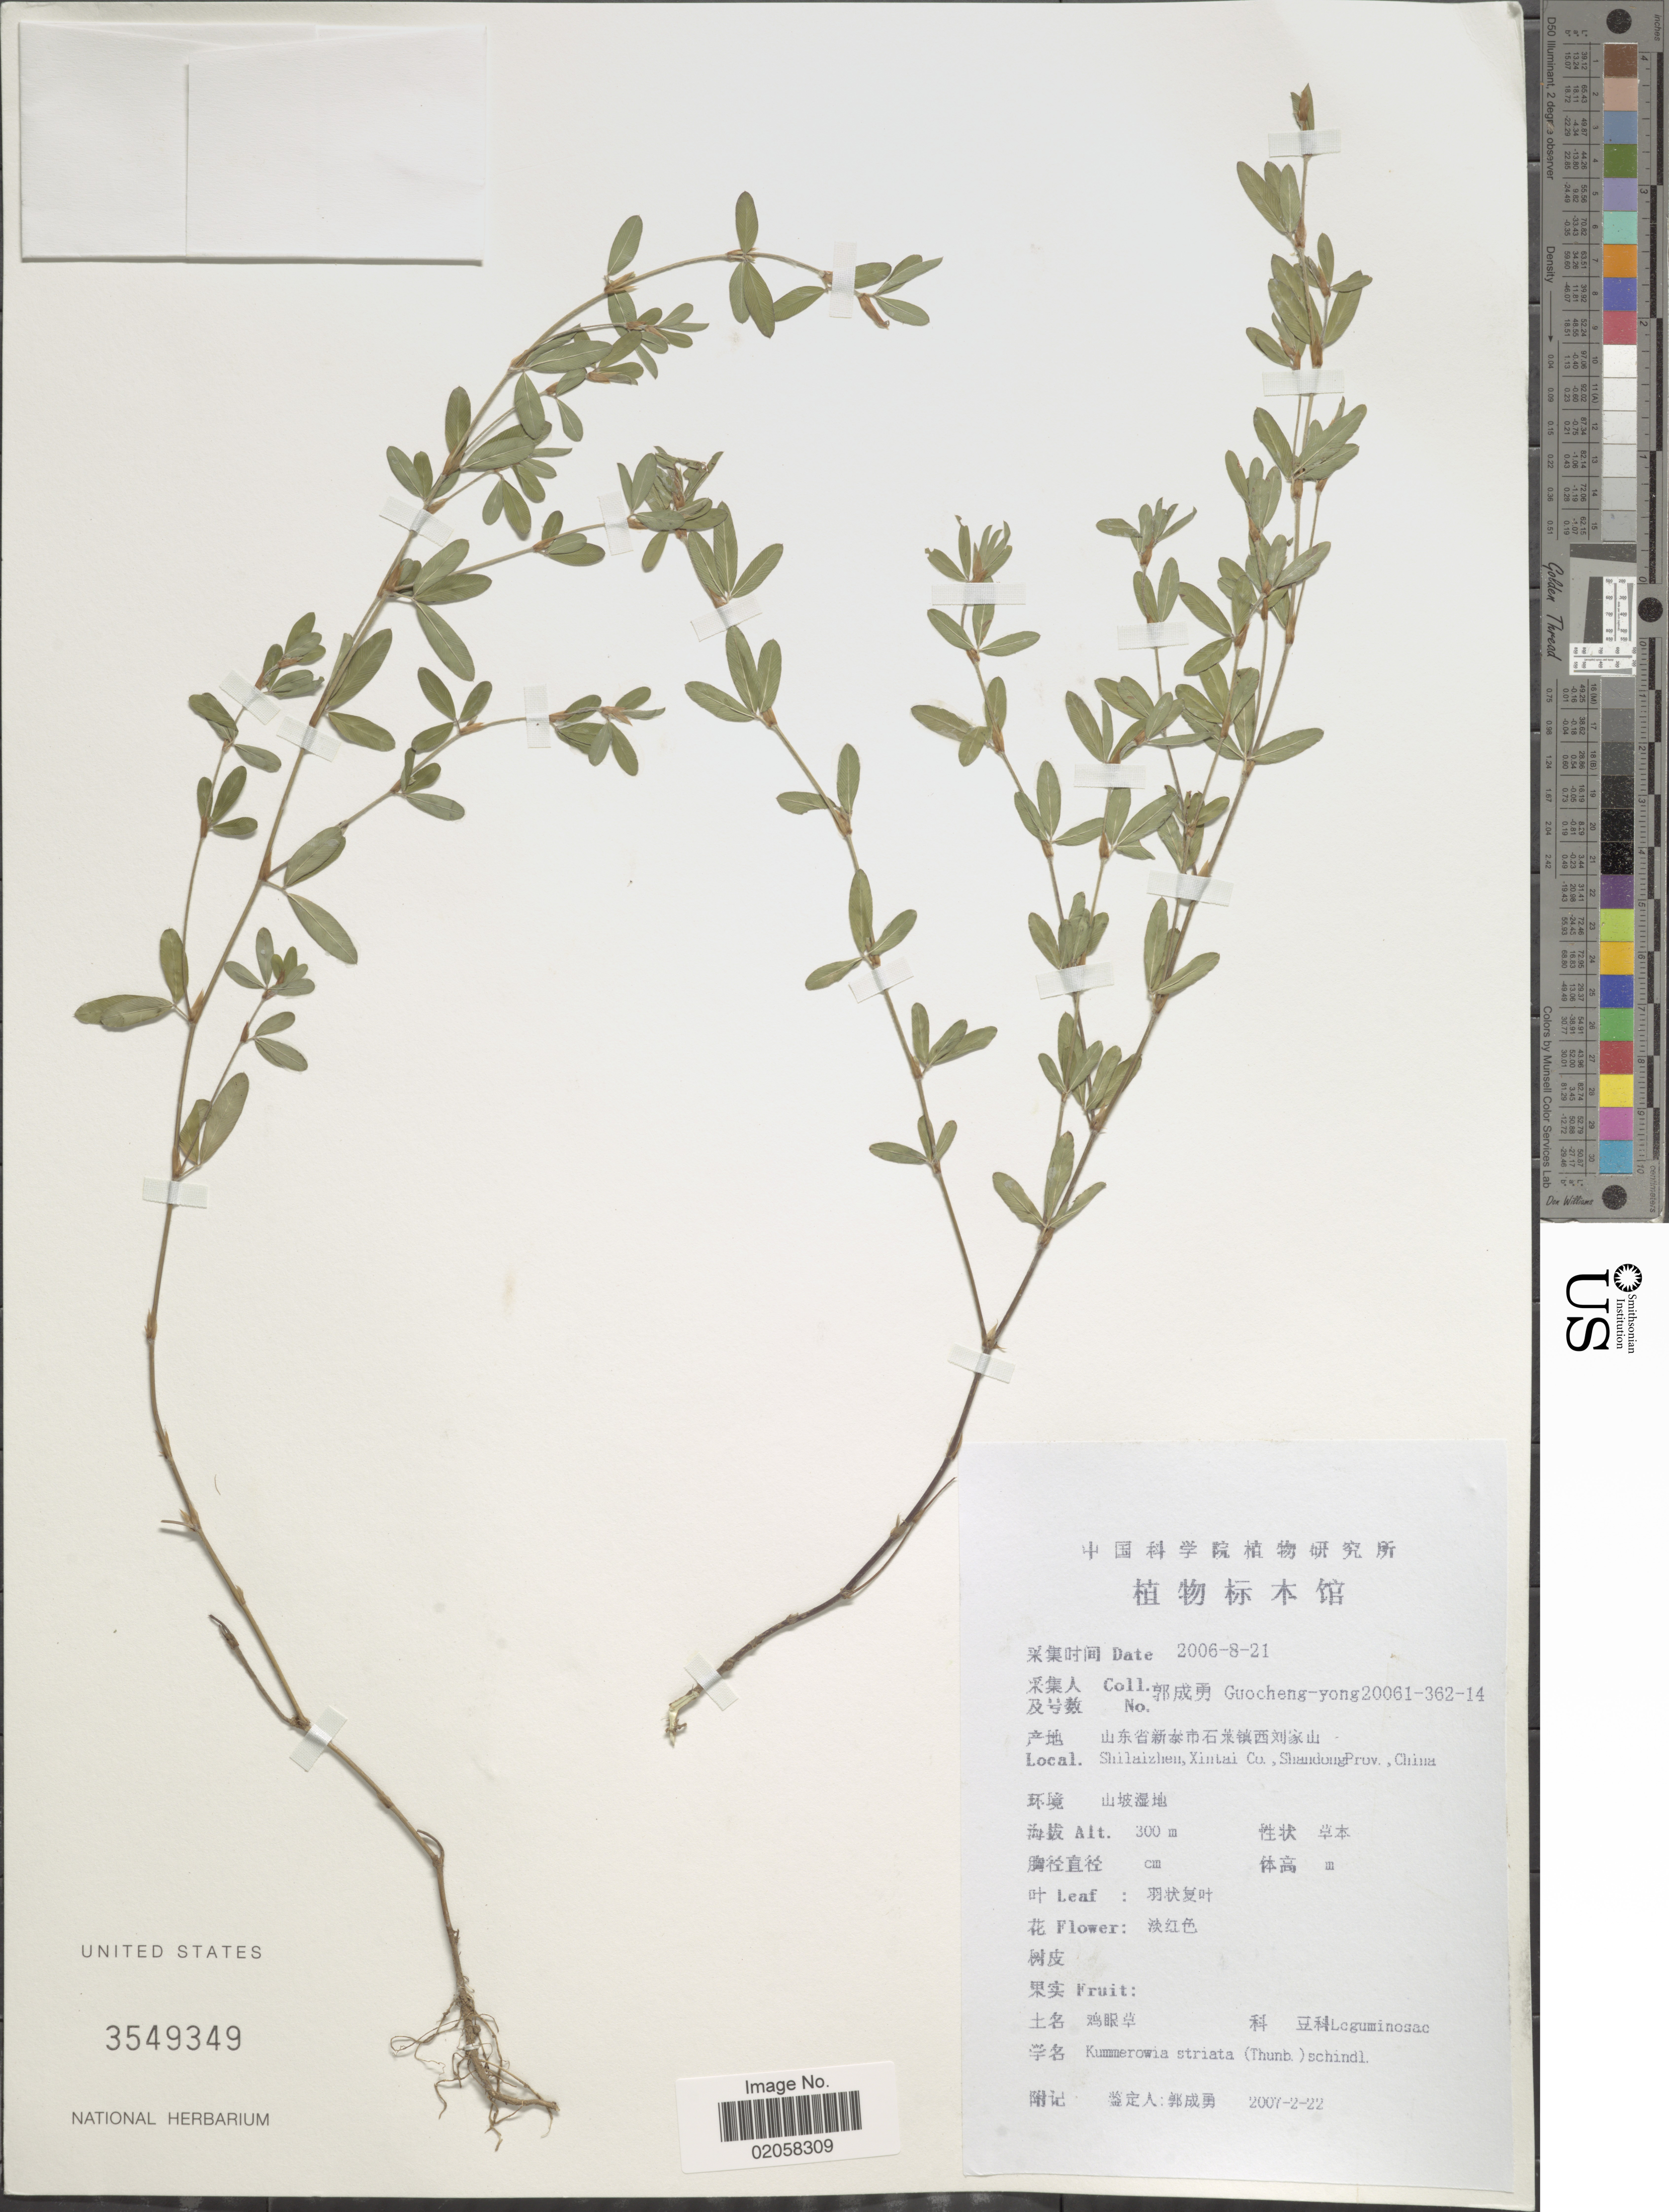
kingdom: Plantae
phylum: Tracheophyta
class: Magnoliopsida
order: Fabales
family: Fabaceae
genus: Kummerowia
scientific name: Kummerowia striata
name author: (Thunb.) Schindl.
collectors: Guo cheng-yong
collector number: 20061-362-14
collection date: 2006-08-21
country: China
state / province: Shandong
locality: Shilaizhen, Xintai Co.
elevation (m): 300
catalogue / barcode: US 3549349